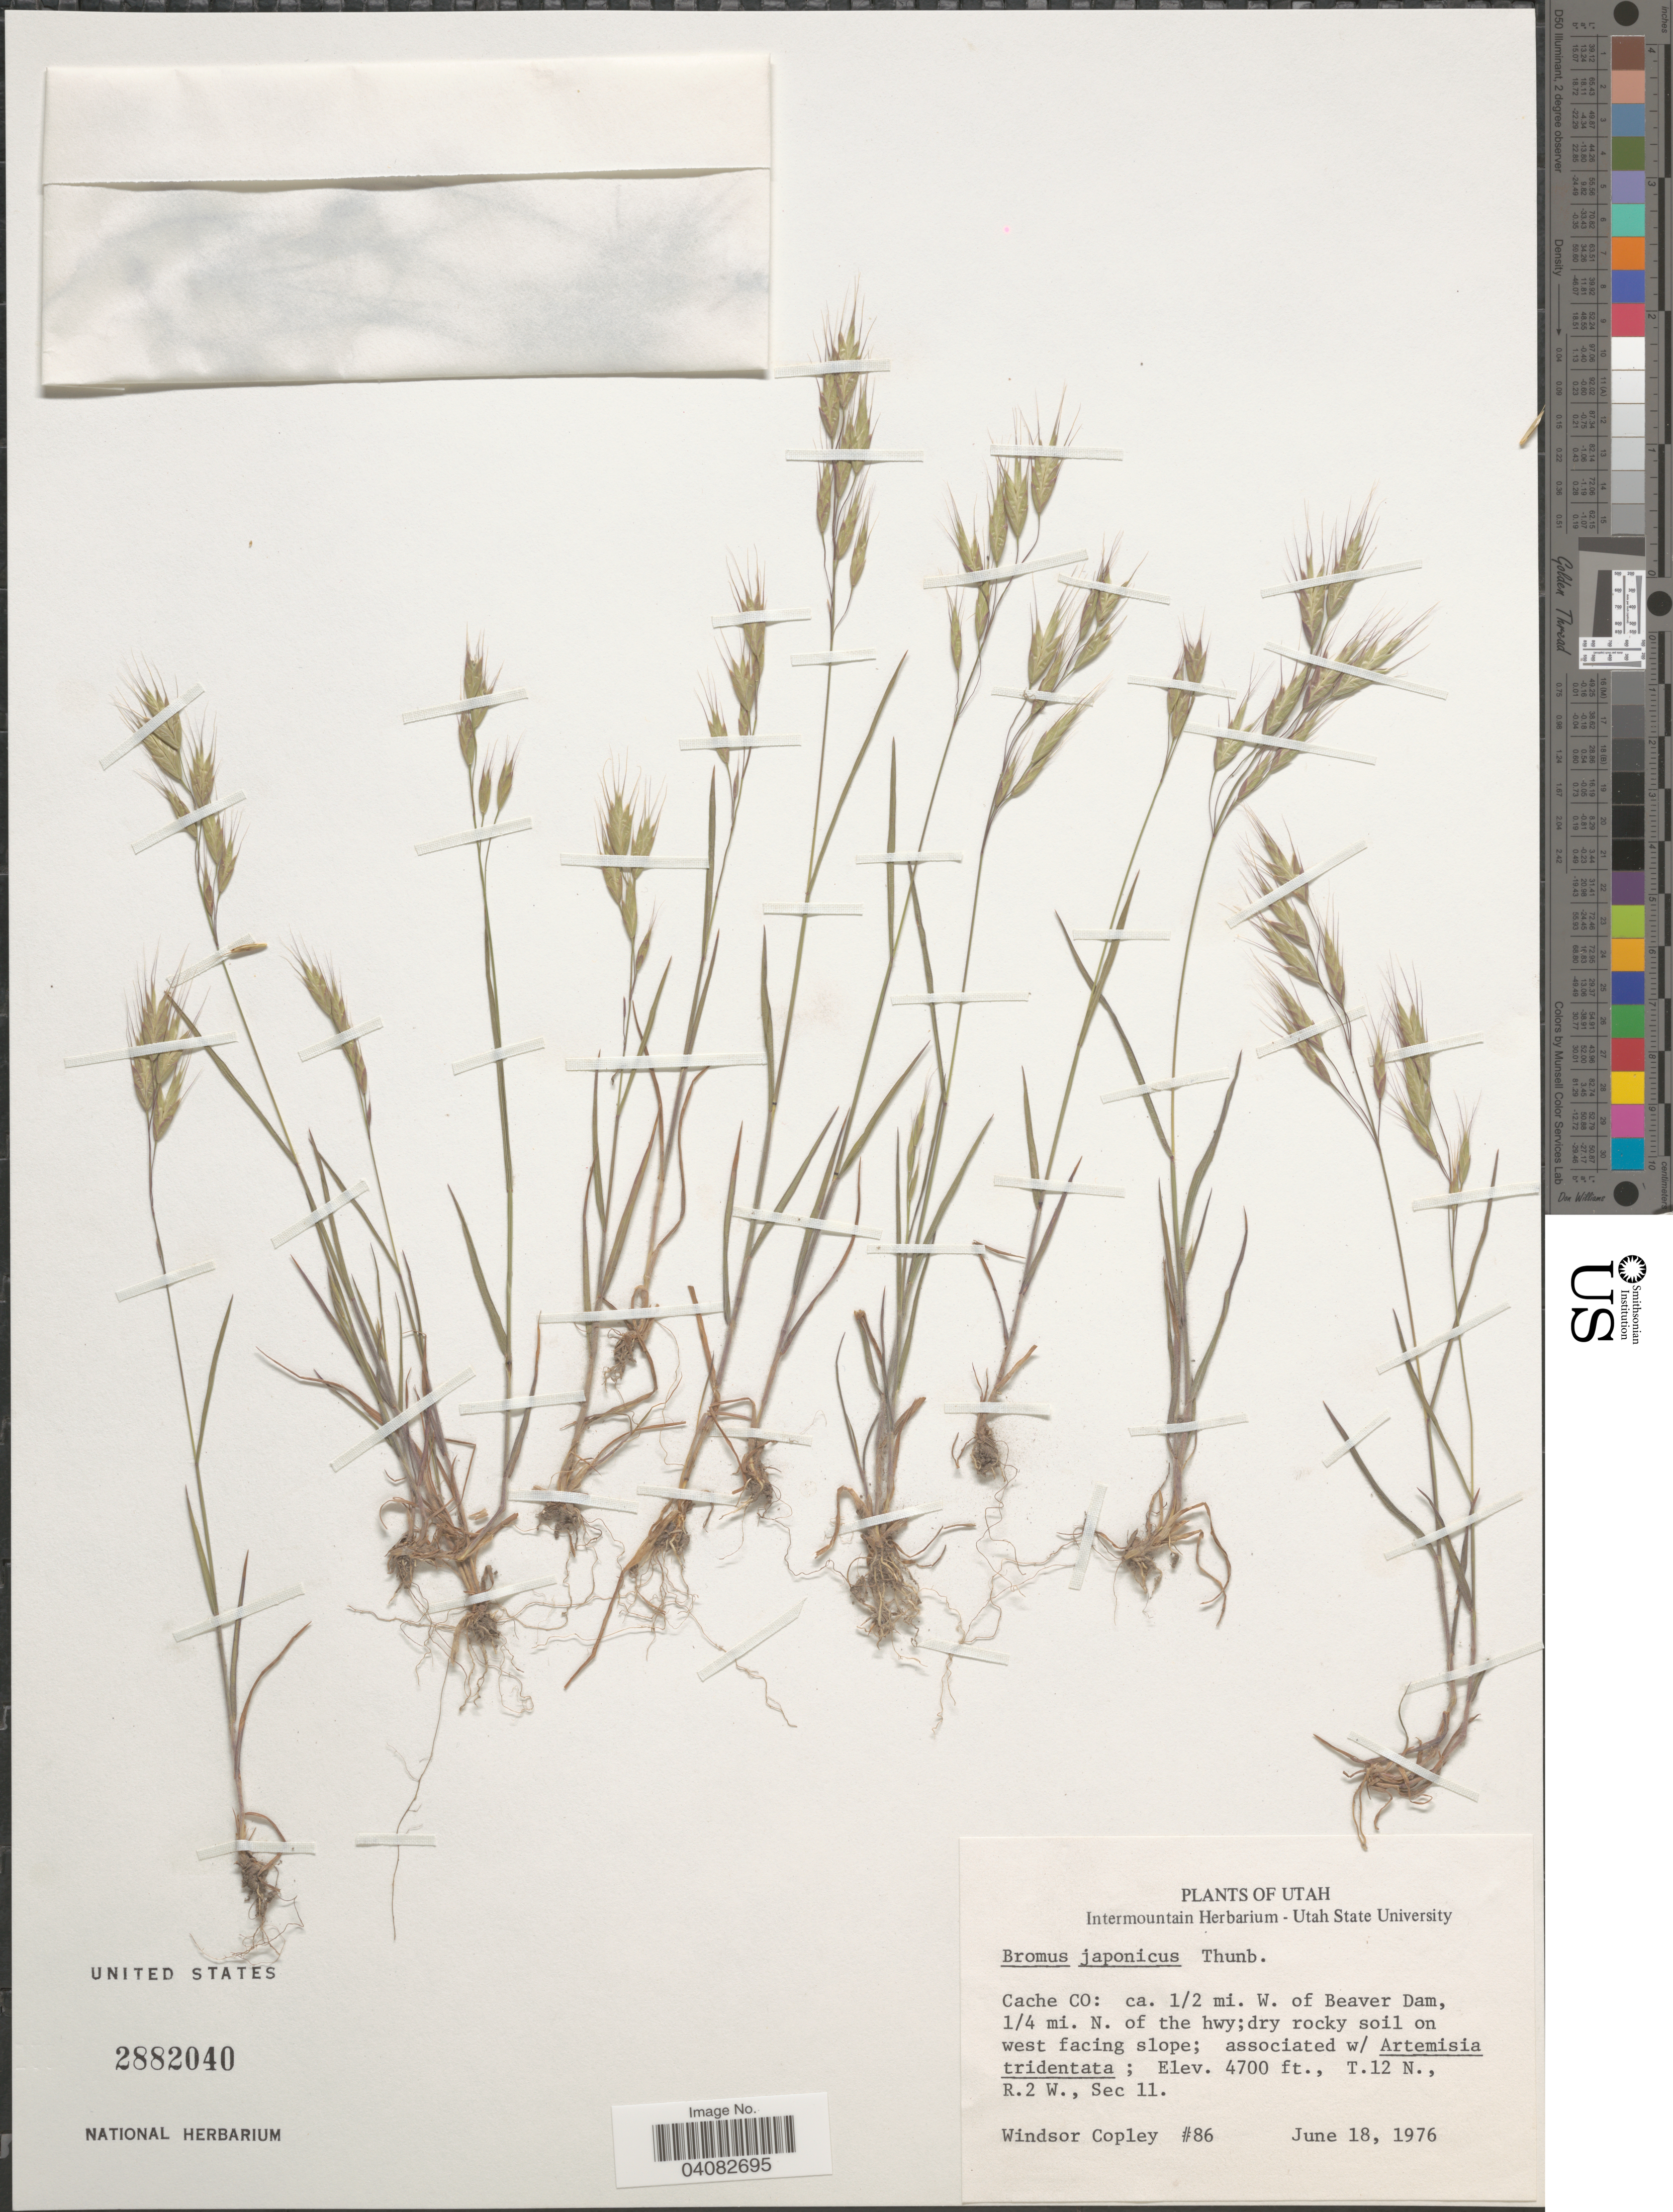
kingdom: Plantae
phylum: Tracheophyta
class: Liliopsida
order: Poales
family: Poaceae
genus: Bromus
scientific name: Bromus japonicus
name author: Houtt.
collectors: W. Copley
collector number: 86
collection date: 1976-06-18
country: United States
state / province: Utah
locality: Cache Co: ca. 1/2 mi. W. of Beaver Dam, 1/4 mi. N. of the hwy; dry rocky soil on west facing slope. T.12 N., R.2 W., Sec. 11.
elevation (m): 1433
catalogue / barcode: US 2882040